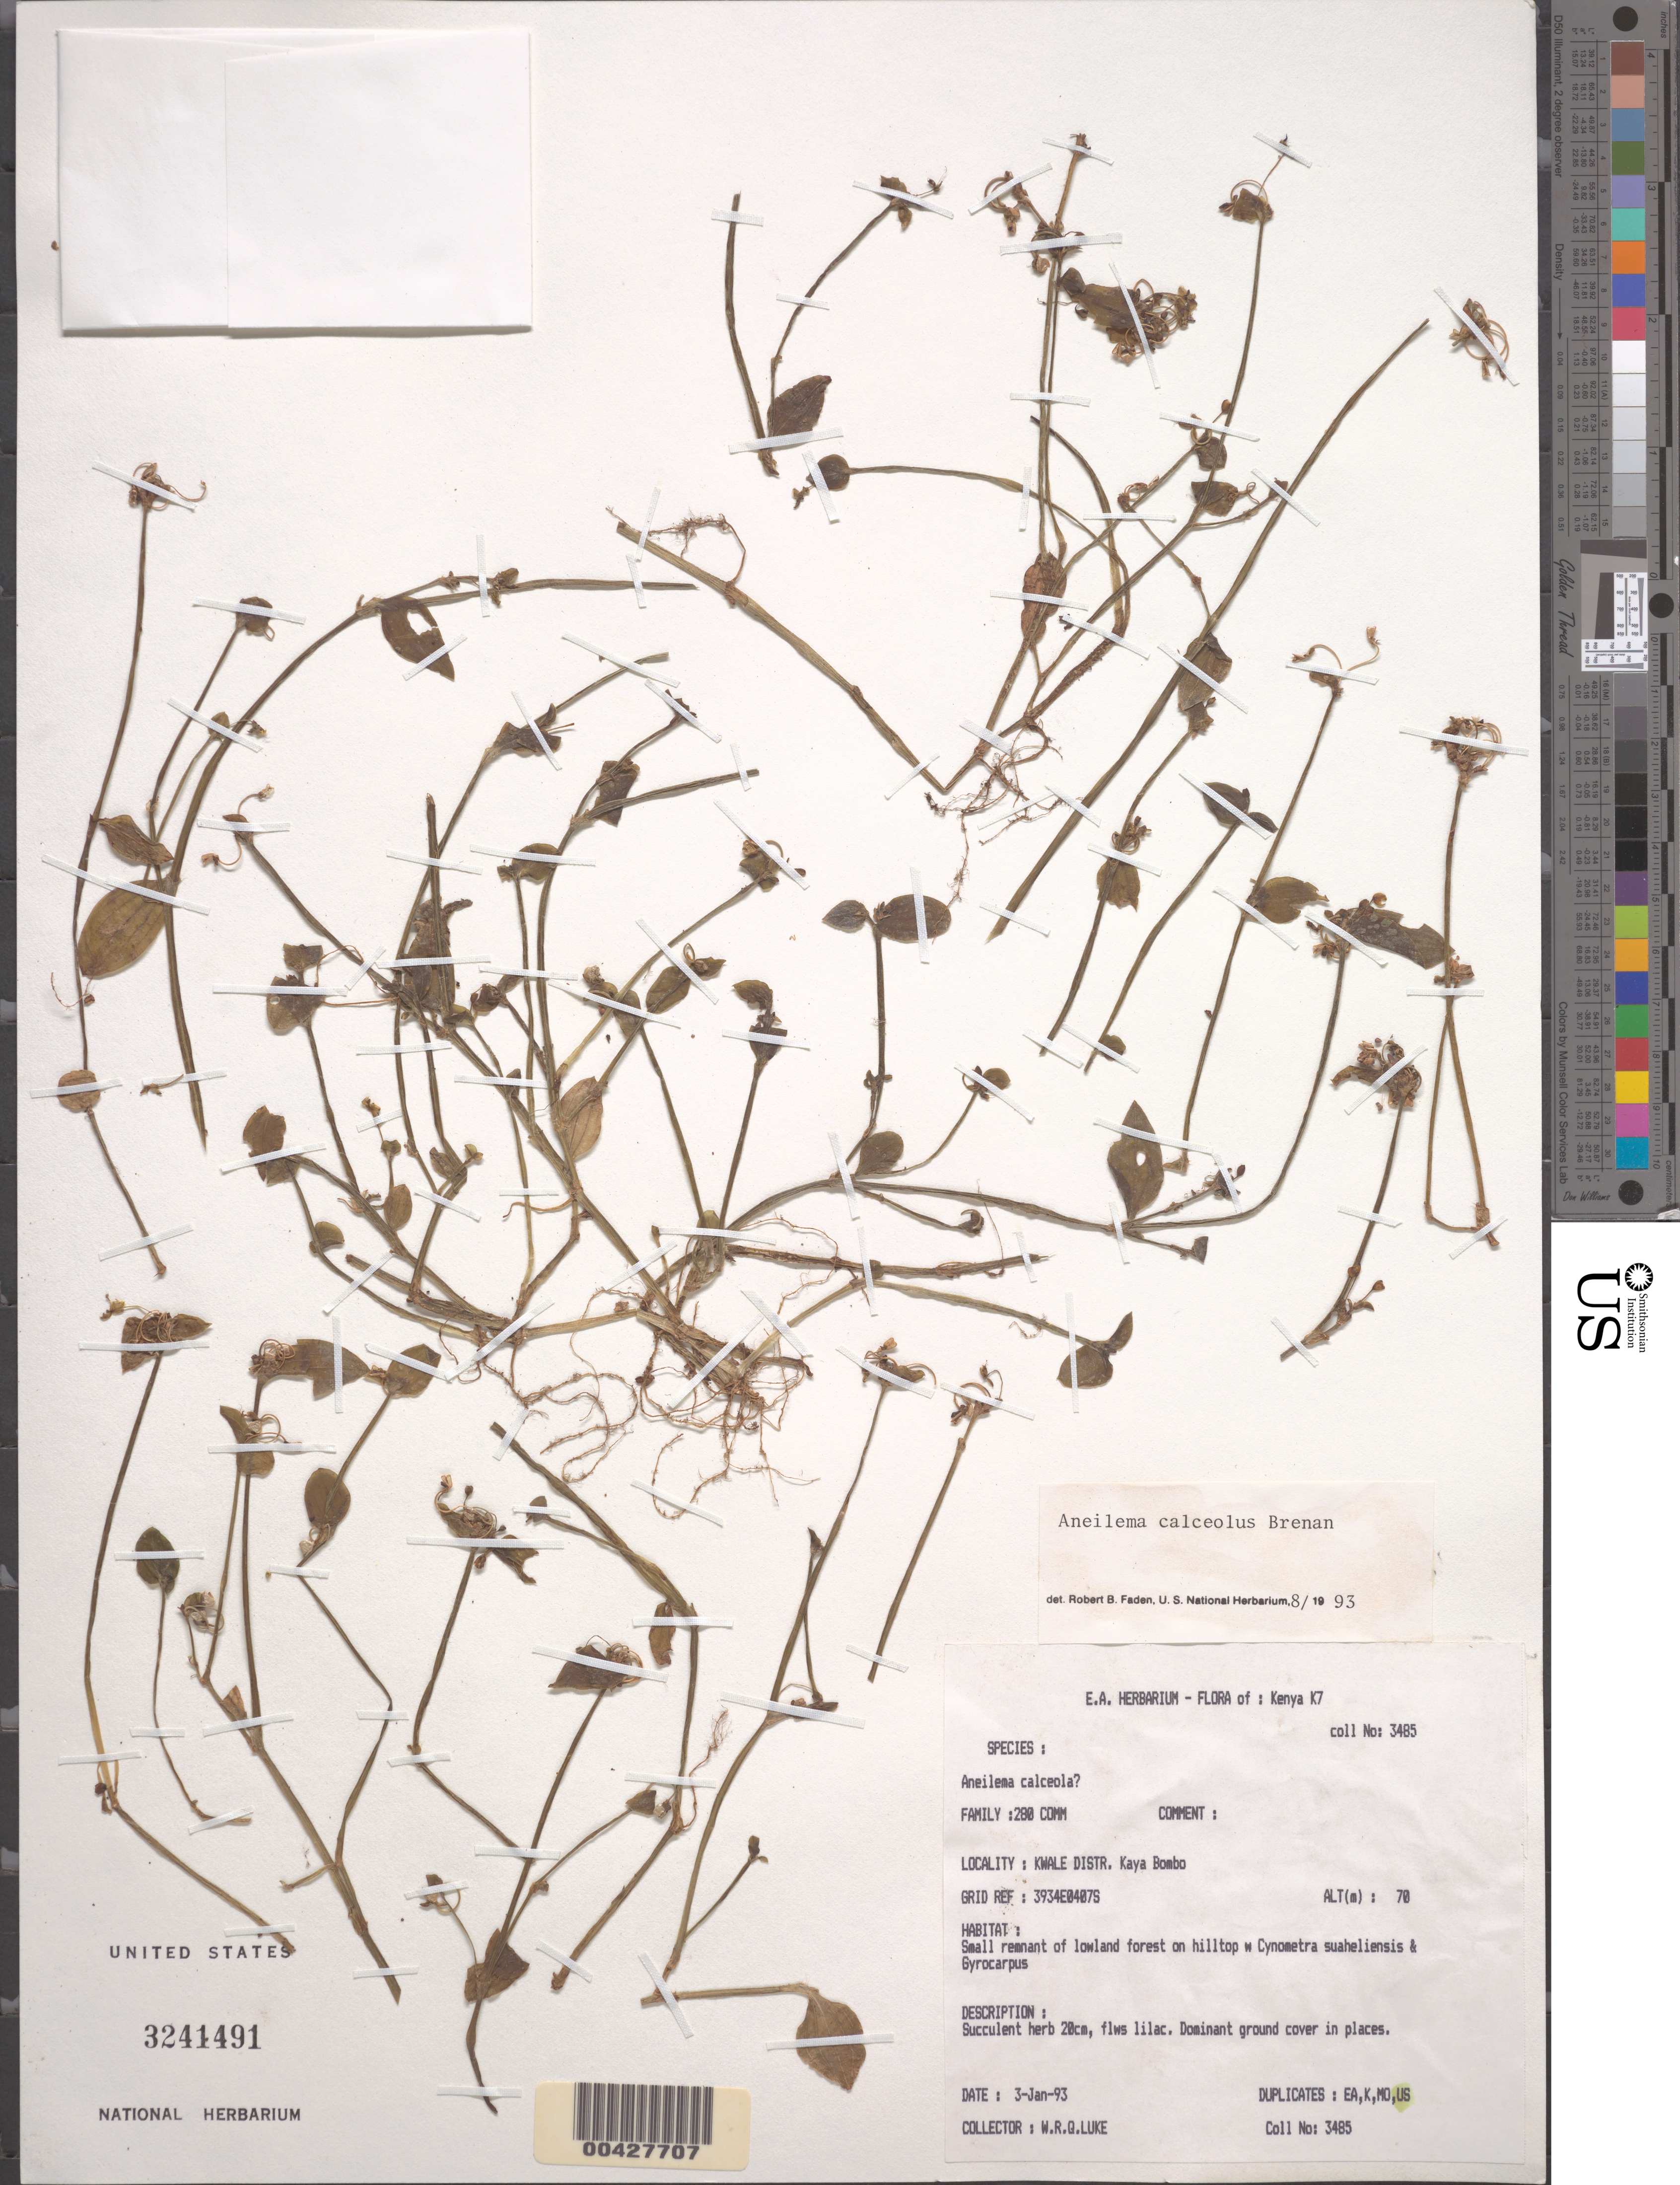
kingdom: Plantae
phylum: Tracheophyta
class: Liliopsida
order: Commelinales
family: Commelinaceae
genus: Aneilema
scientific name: Aneilema calceolus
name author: Brenan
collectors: M. Luke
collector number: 3485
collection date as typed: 03 Jan 1993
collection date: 1993-01-03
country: Kenya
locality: Kwale, kaya bombo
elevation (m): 70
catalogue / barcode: US 3241491